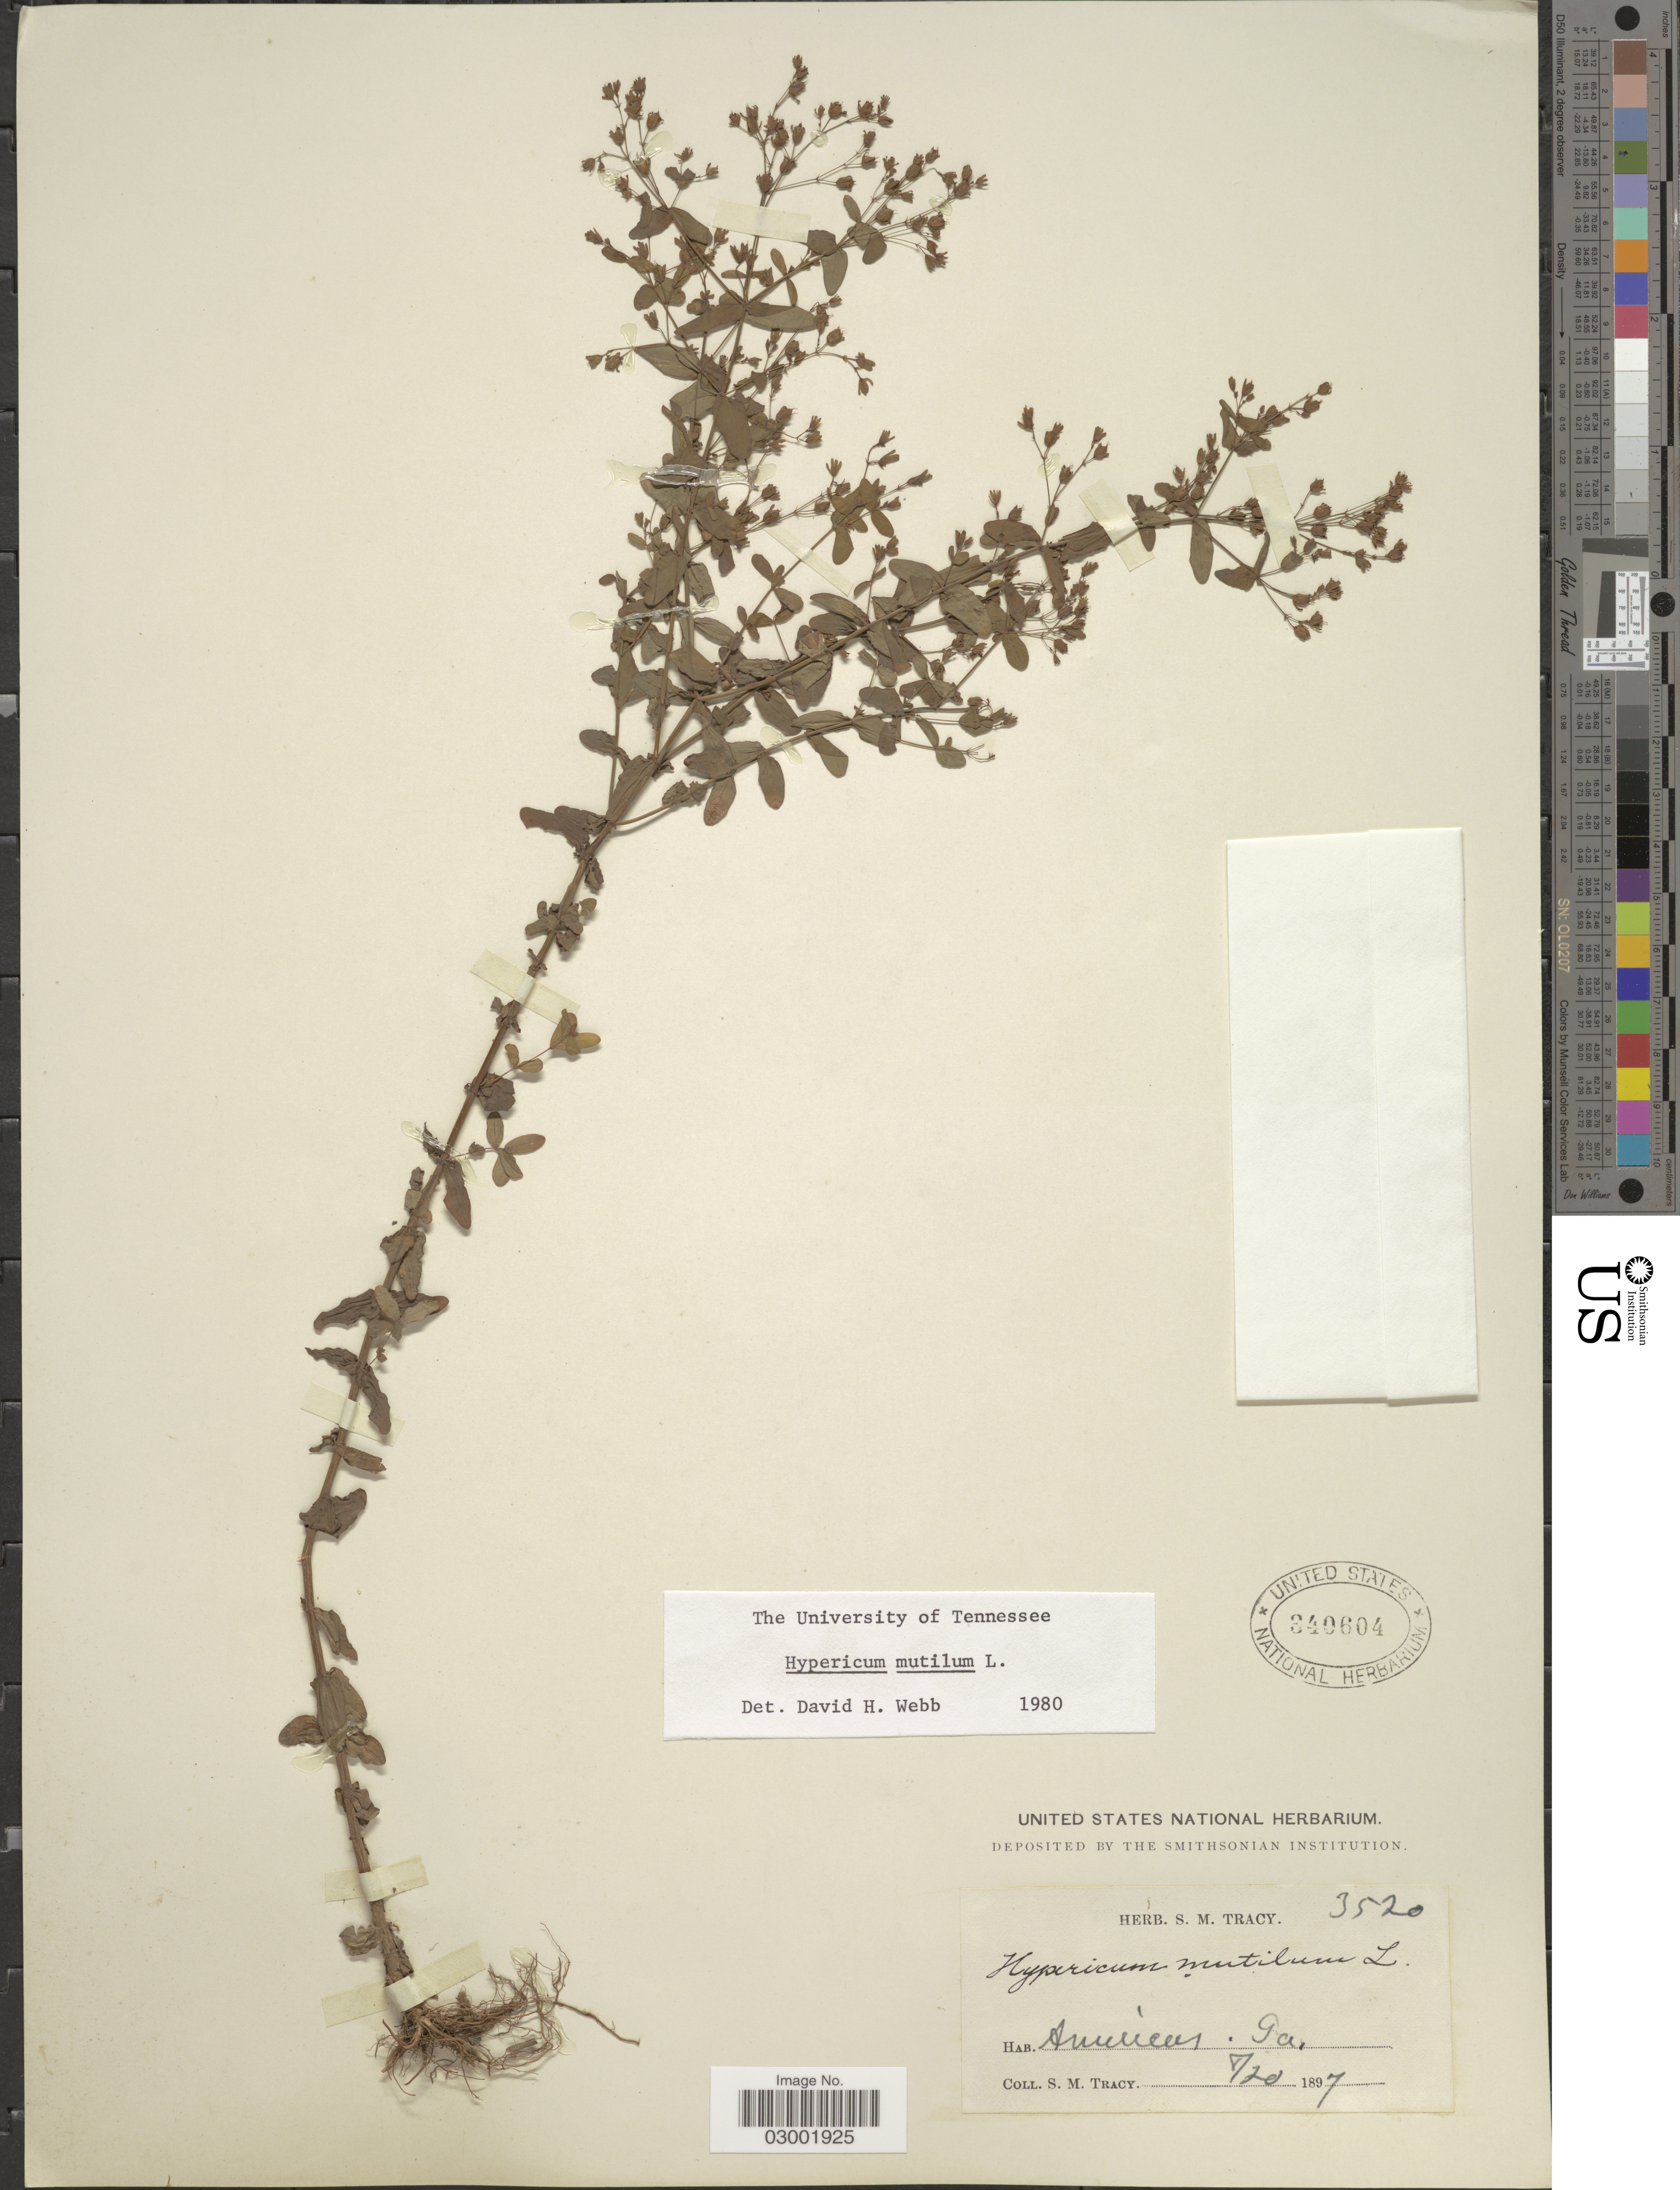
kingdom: Plantae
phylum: Tracheophyta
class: Magnoliopsida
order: Malpighiales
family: Hypericaceae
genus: Hypericum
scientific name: Hypericum mutilum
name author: L.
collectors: S. M. Tracy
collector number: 3520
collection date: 1897-08-20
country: United States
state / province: Georgia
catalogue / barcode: US 340604